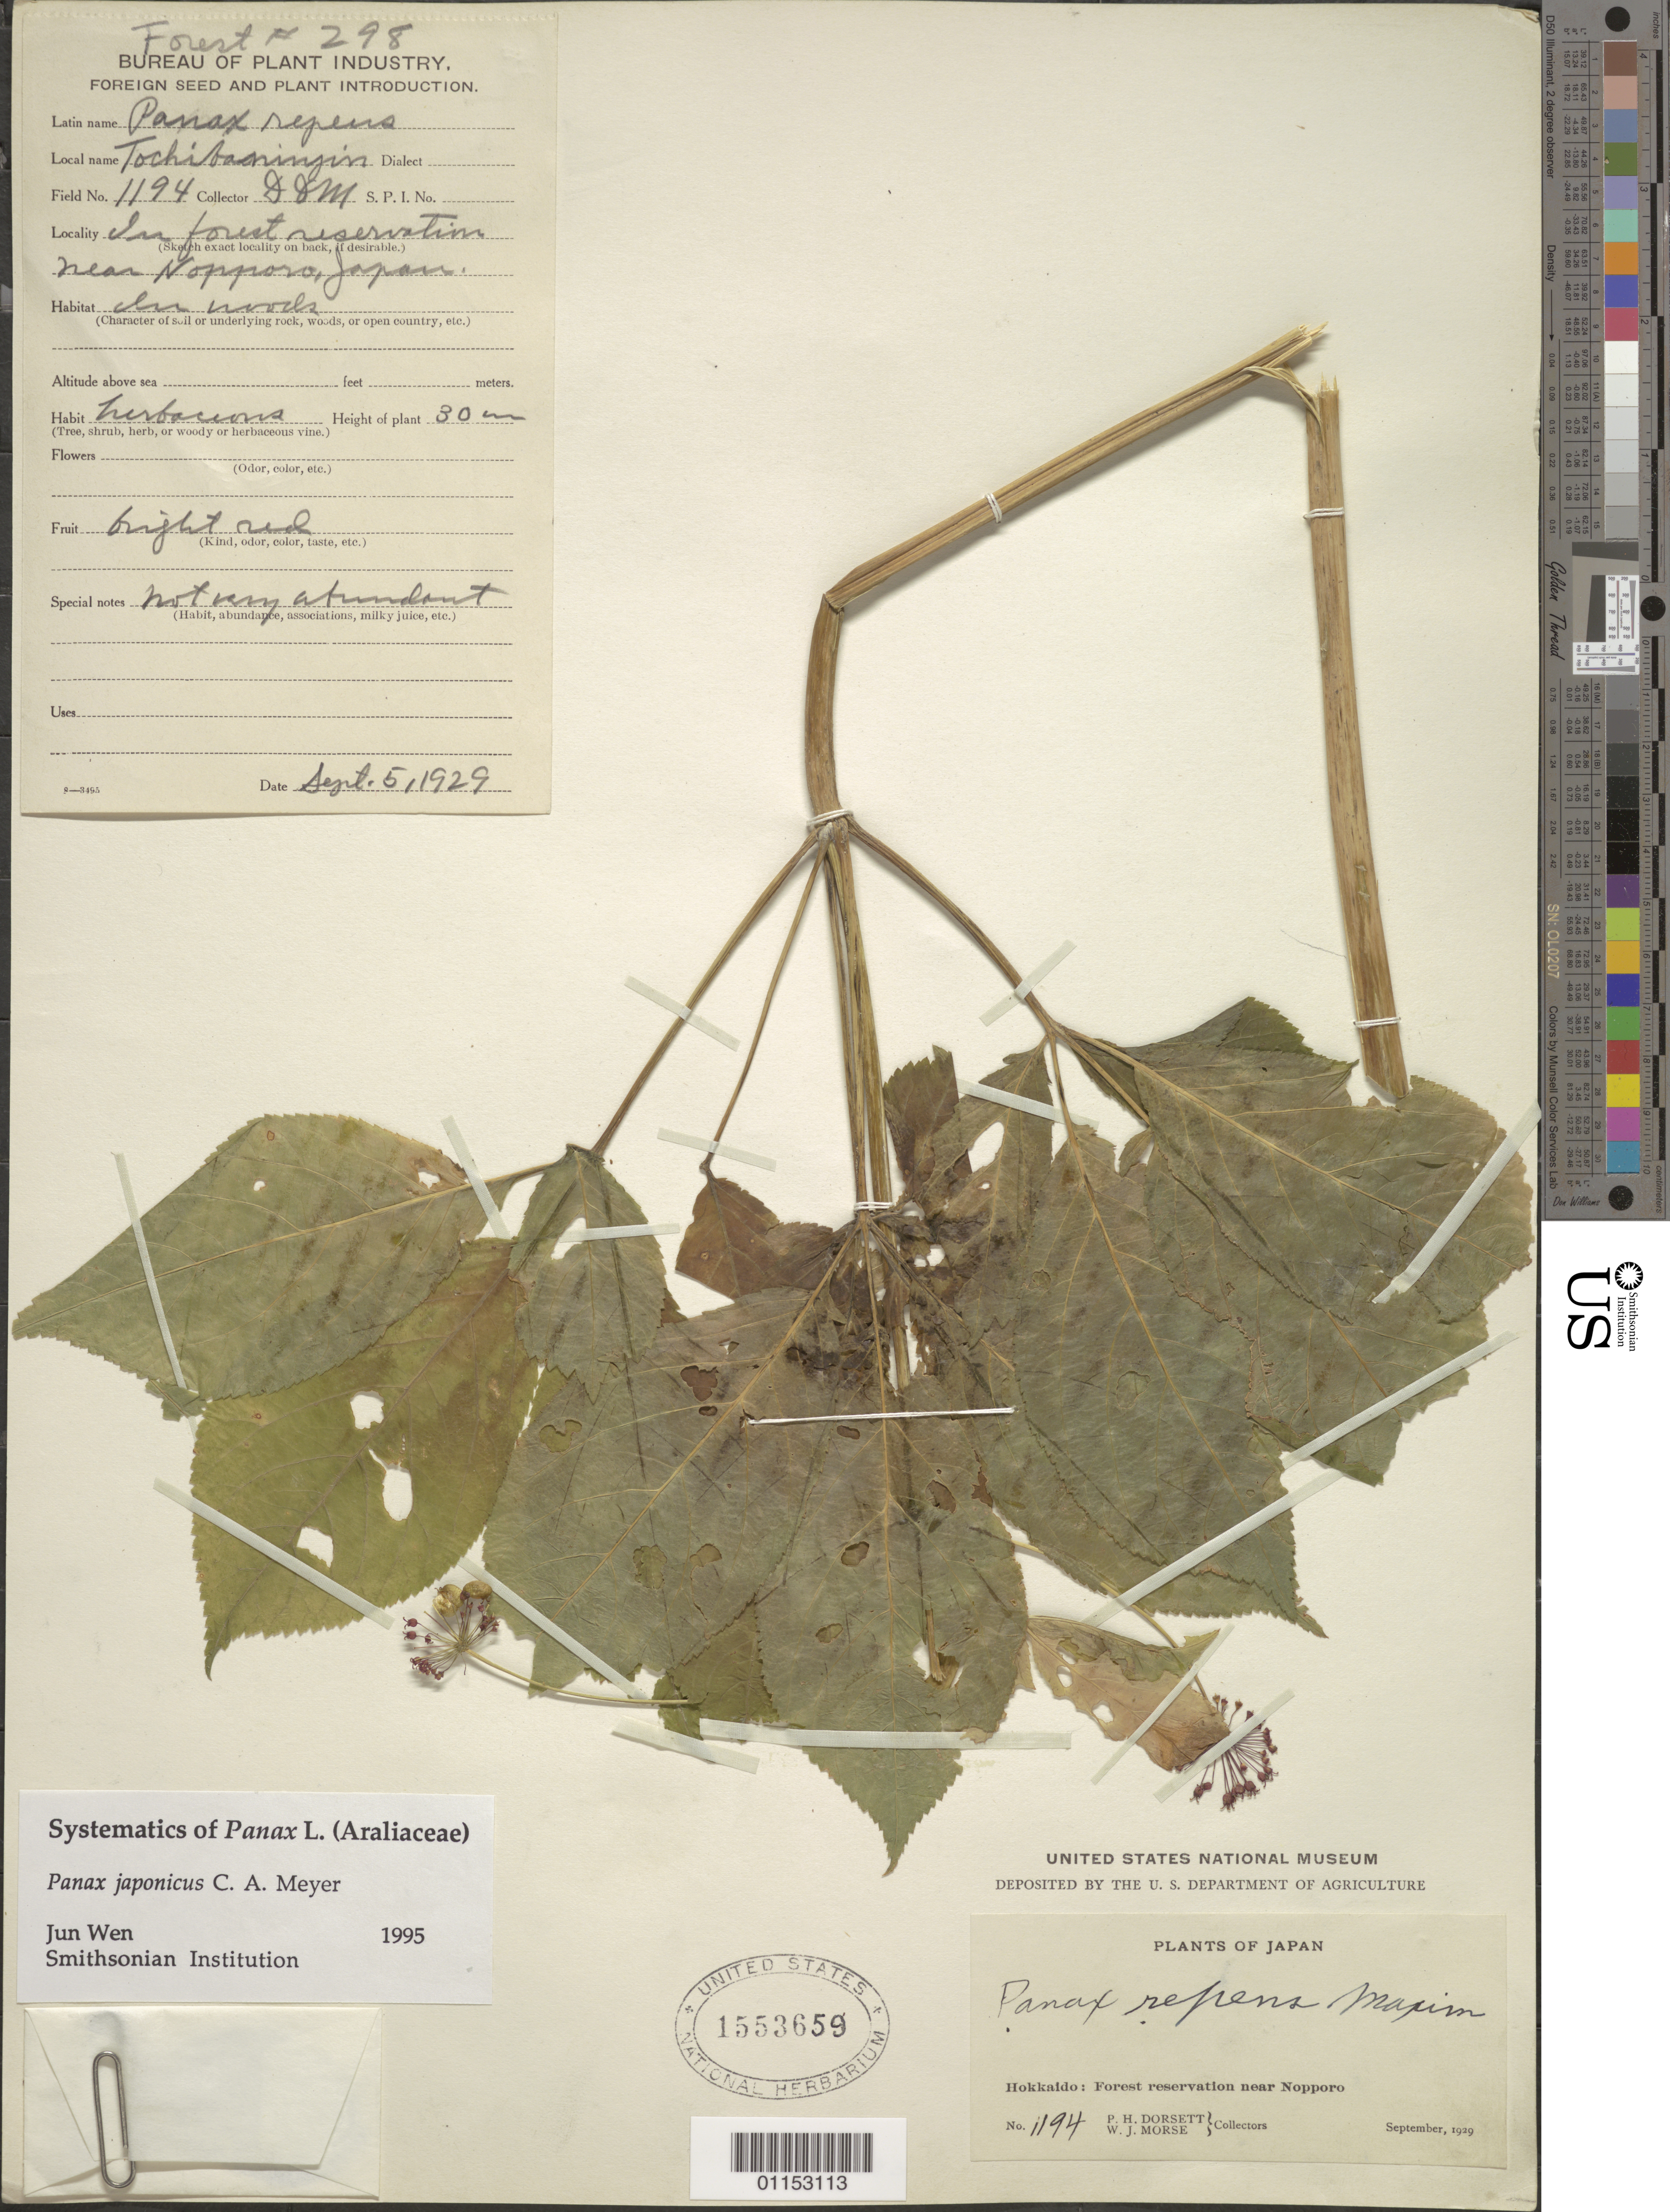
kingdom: Plantae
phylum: Tracheophyta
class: Magnoliopsida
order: Apiales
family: Araliaceae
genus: Panax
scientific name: Panax japonicus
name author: (Nees) C.A. Mey.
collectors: P. H. Dorsett & W. J. Morse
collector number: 1194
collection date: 1929-09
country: Japan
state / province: Hokkaido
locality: Near Nopporo.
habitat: Forest reservation. Woods.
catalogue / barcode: US 1553659